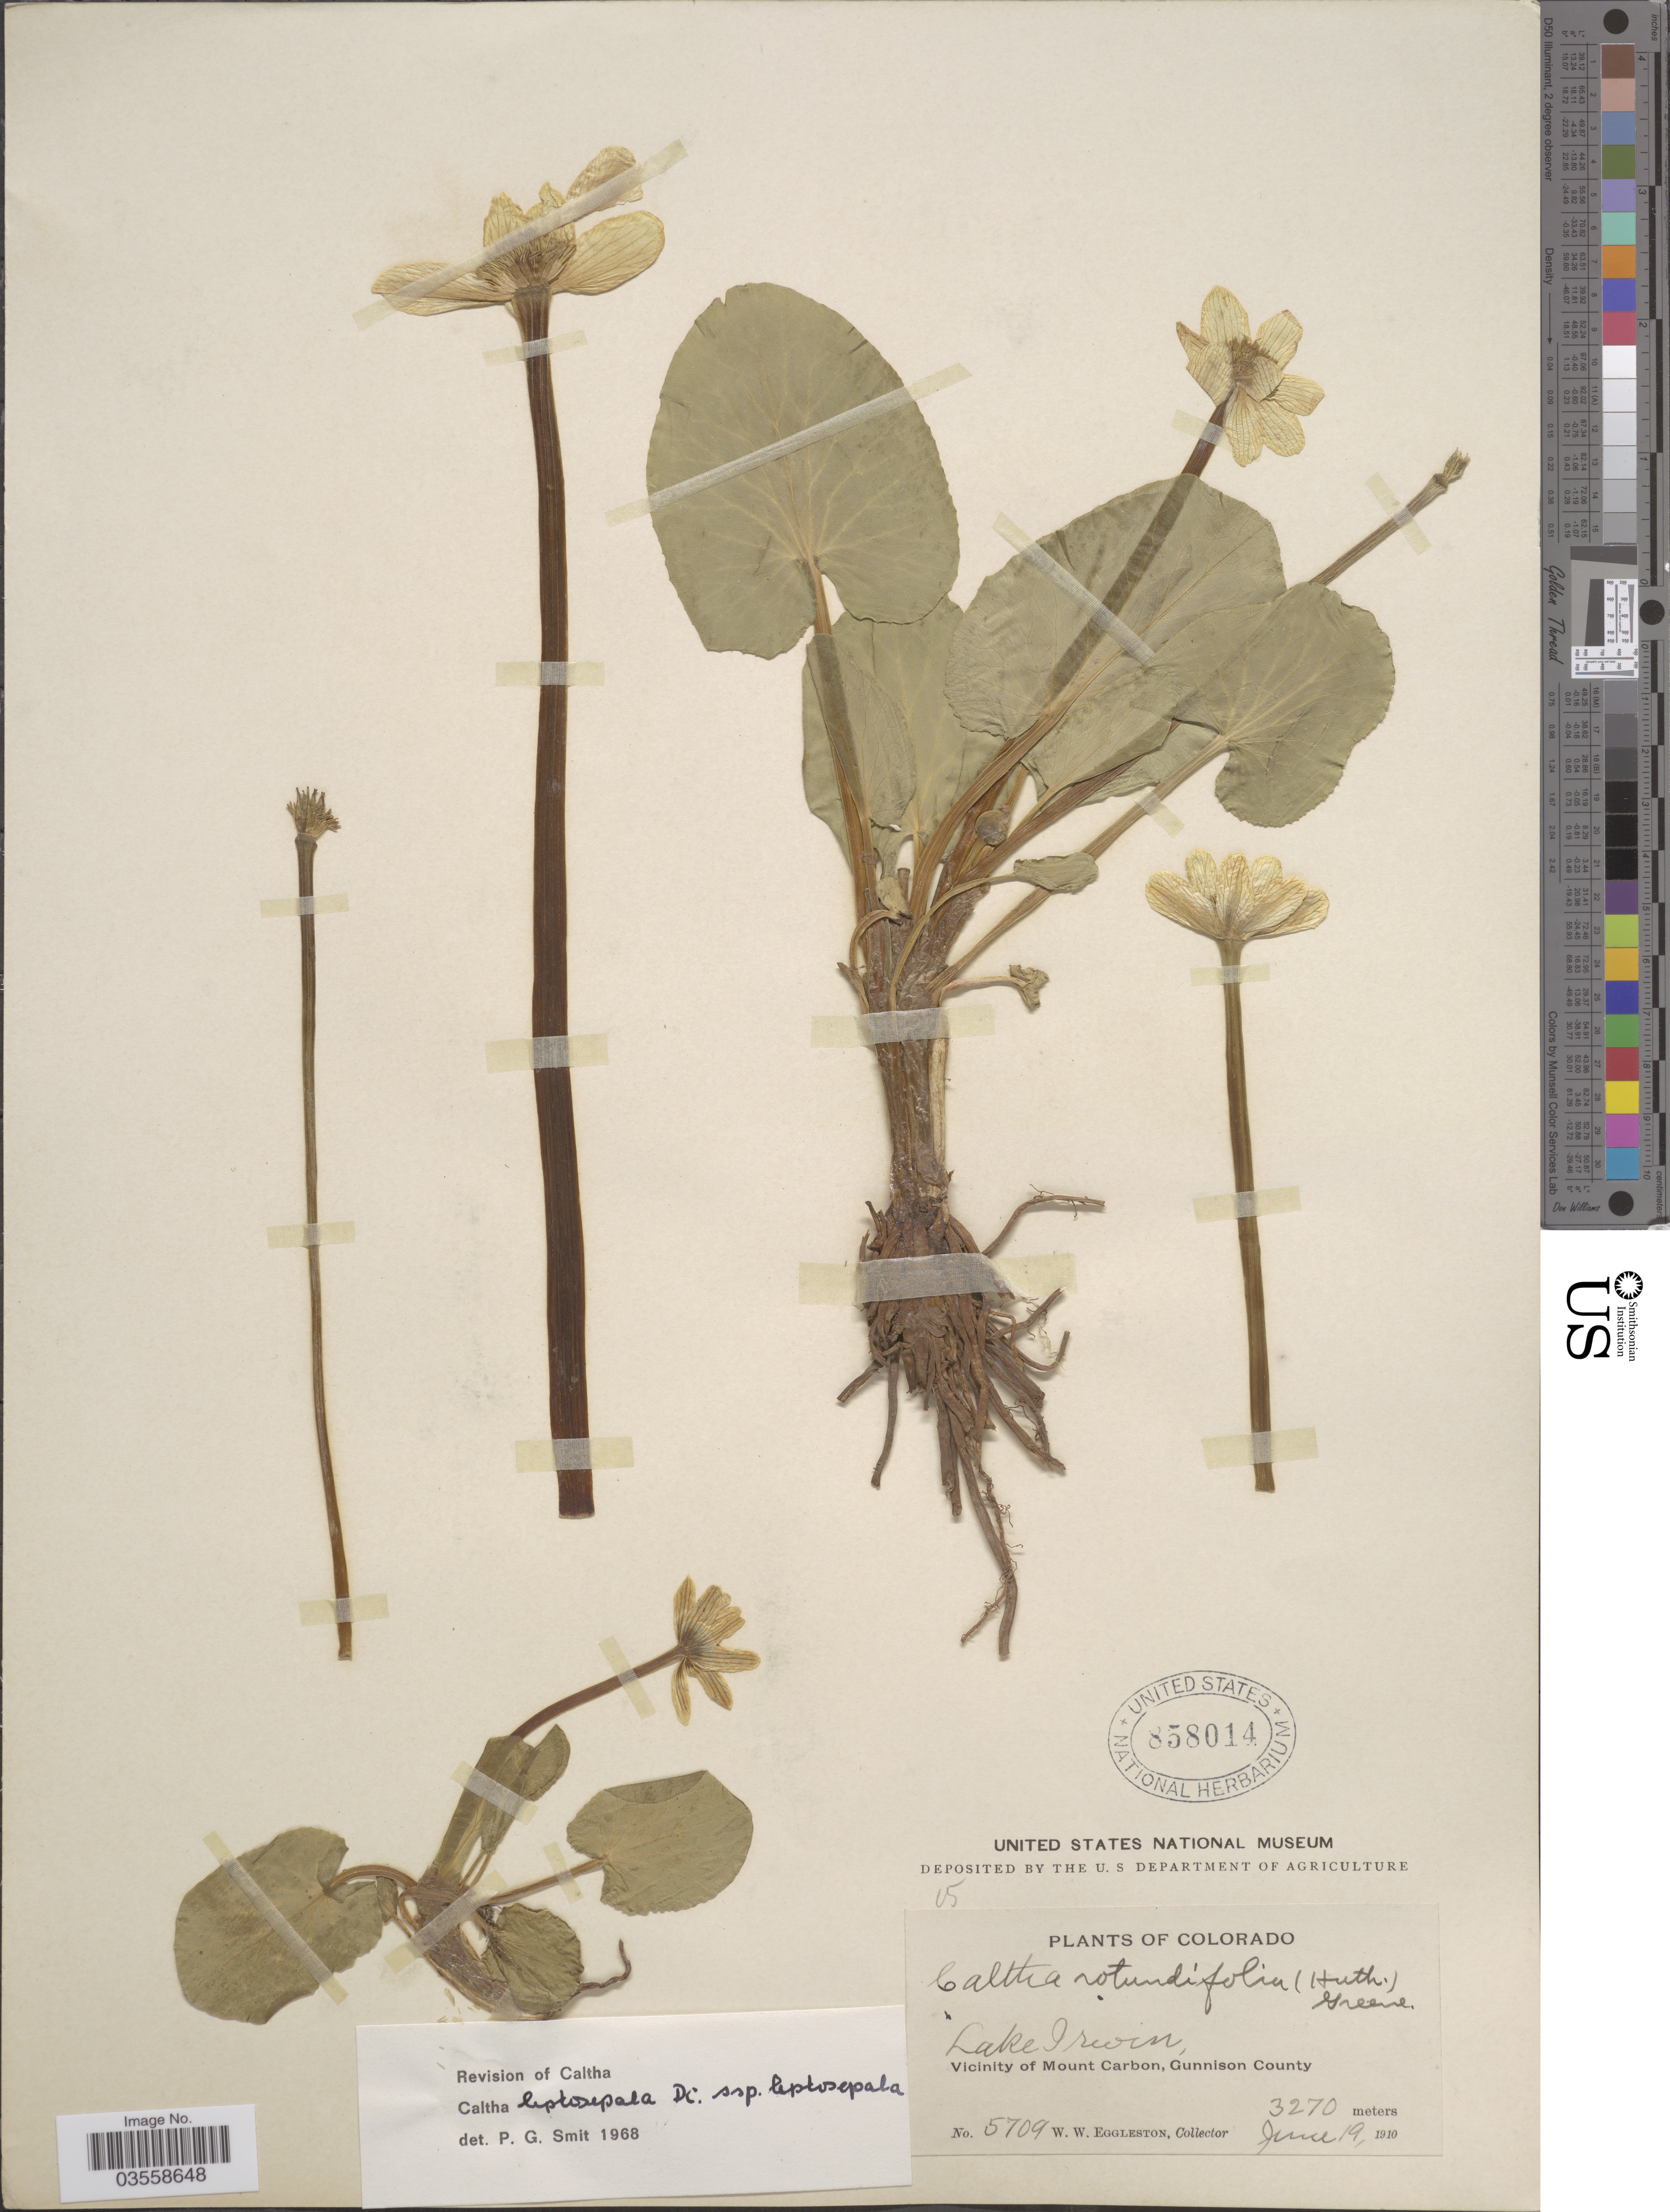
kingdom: Plantae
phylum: Tracheophyta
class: Magnoliopsida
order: Ranunculales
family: Ranunculaceae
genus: Caltha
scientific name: Caltha leptosepala subsp. leptosepala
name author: DC.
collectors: W. W. Eggleston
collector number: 5709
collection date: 1910-06-19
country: United States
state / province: Colorado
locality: Lake Irwin, Vicinity of Mount Carbon, Gunnison County.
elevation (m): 3270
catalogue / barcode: US 858014